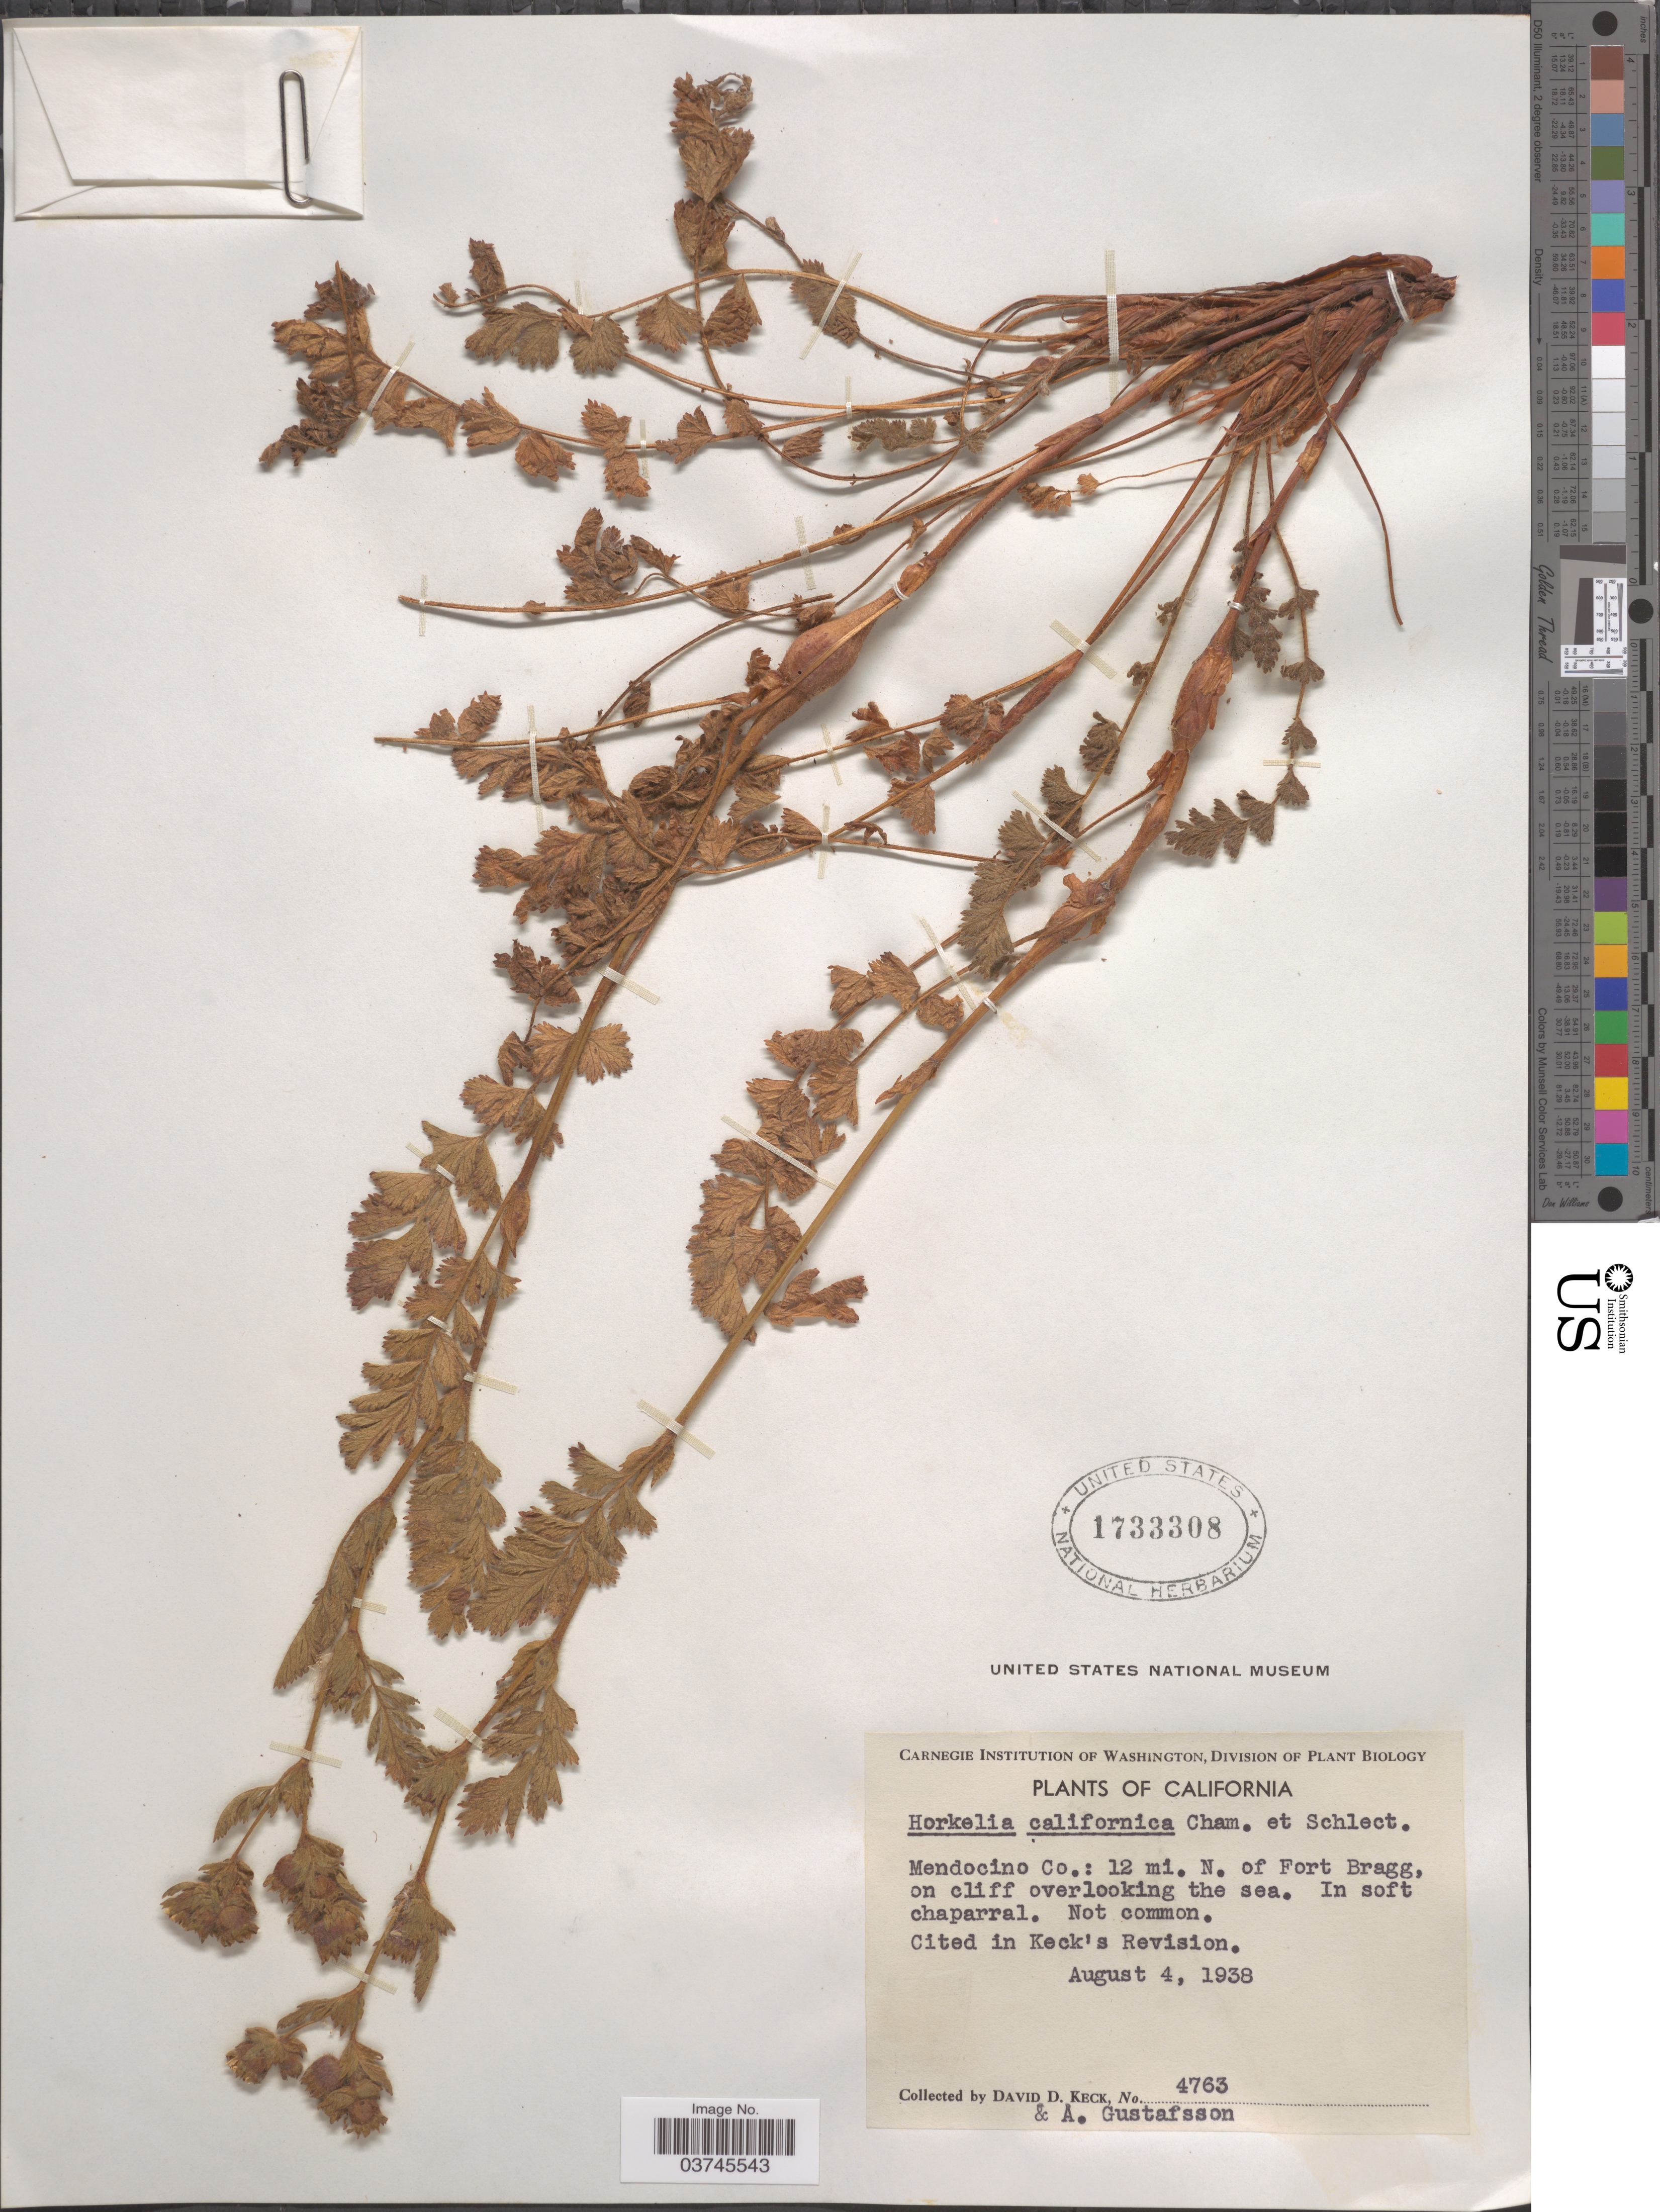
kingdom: Plantae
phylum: Tracheophyta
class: Magnoliopsida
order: Rosales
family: Rosaceae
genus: Potentilla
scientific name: Potentilla californica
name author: (Cham. & Schltdl.) Greene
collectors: D. D. Keck & A. Gustafsson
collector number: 4763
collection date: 1938-08-04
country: United States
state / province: California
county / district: Mendocino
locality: Mendocino Co.: 12 mi. N. of Fort Bragg, on cliff overlooking the sea.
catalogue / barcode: US 1733308